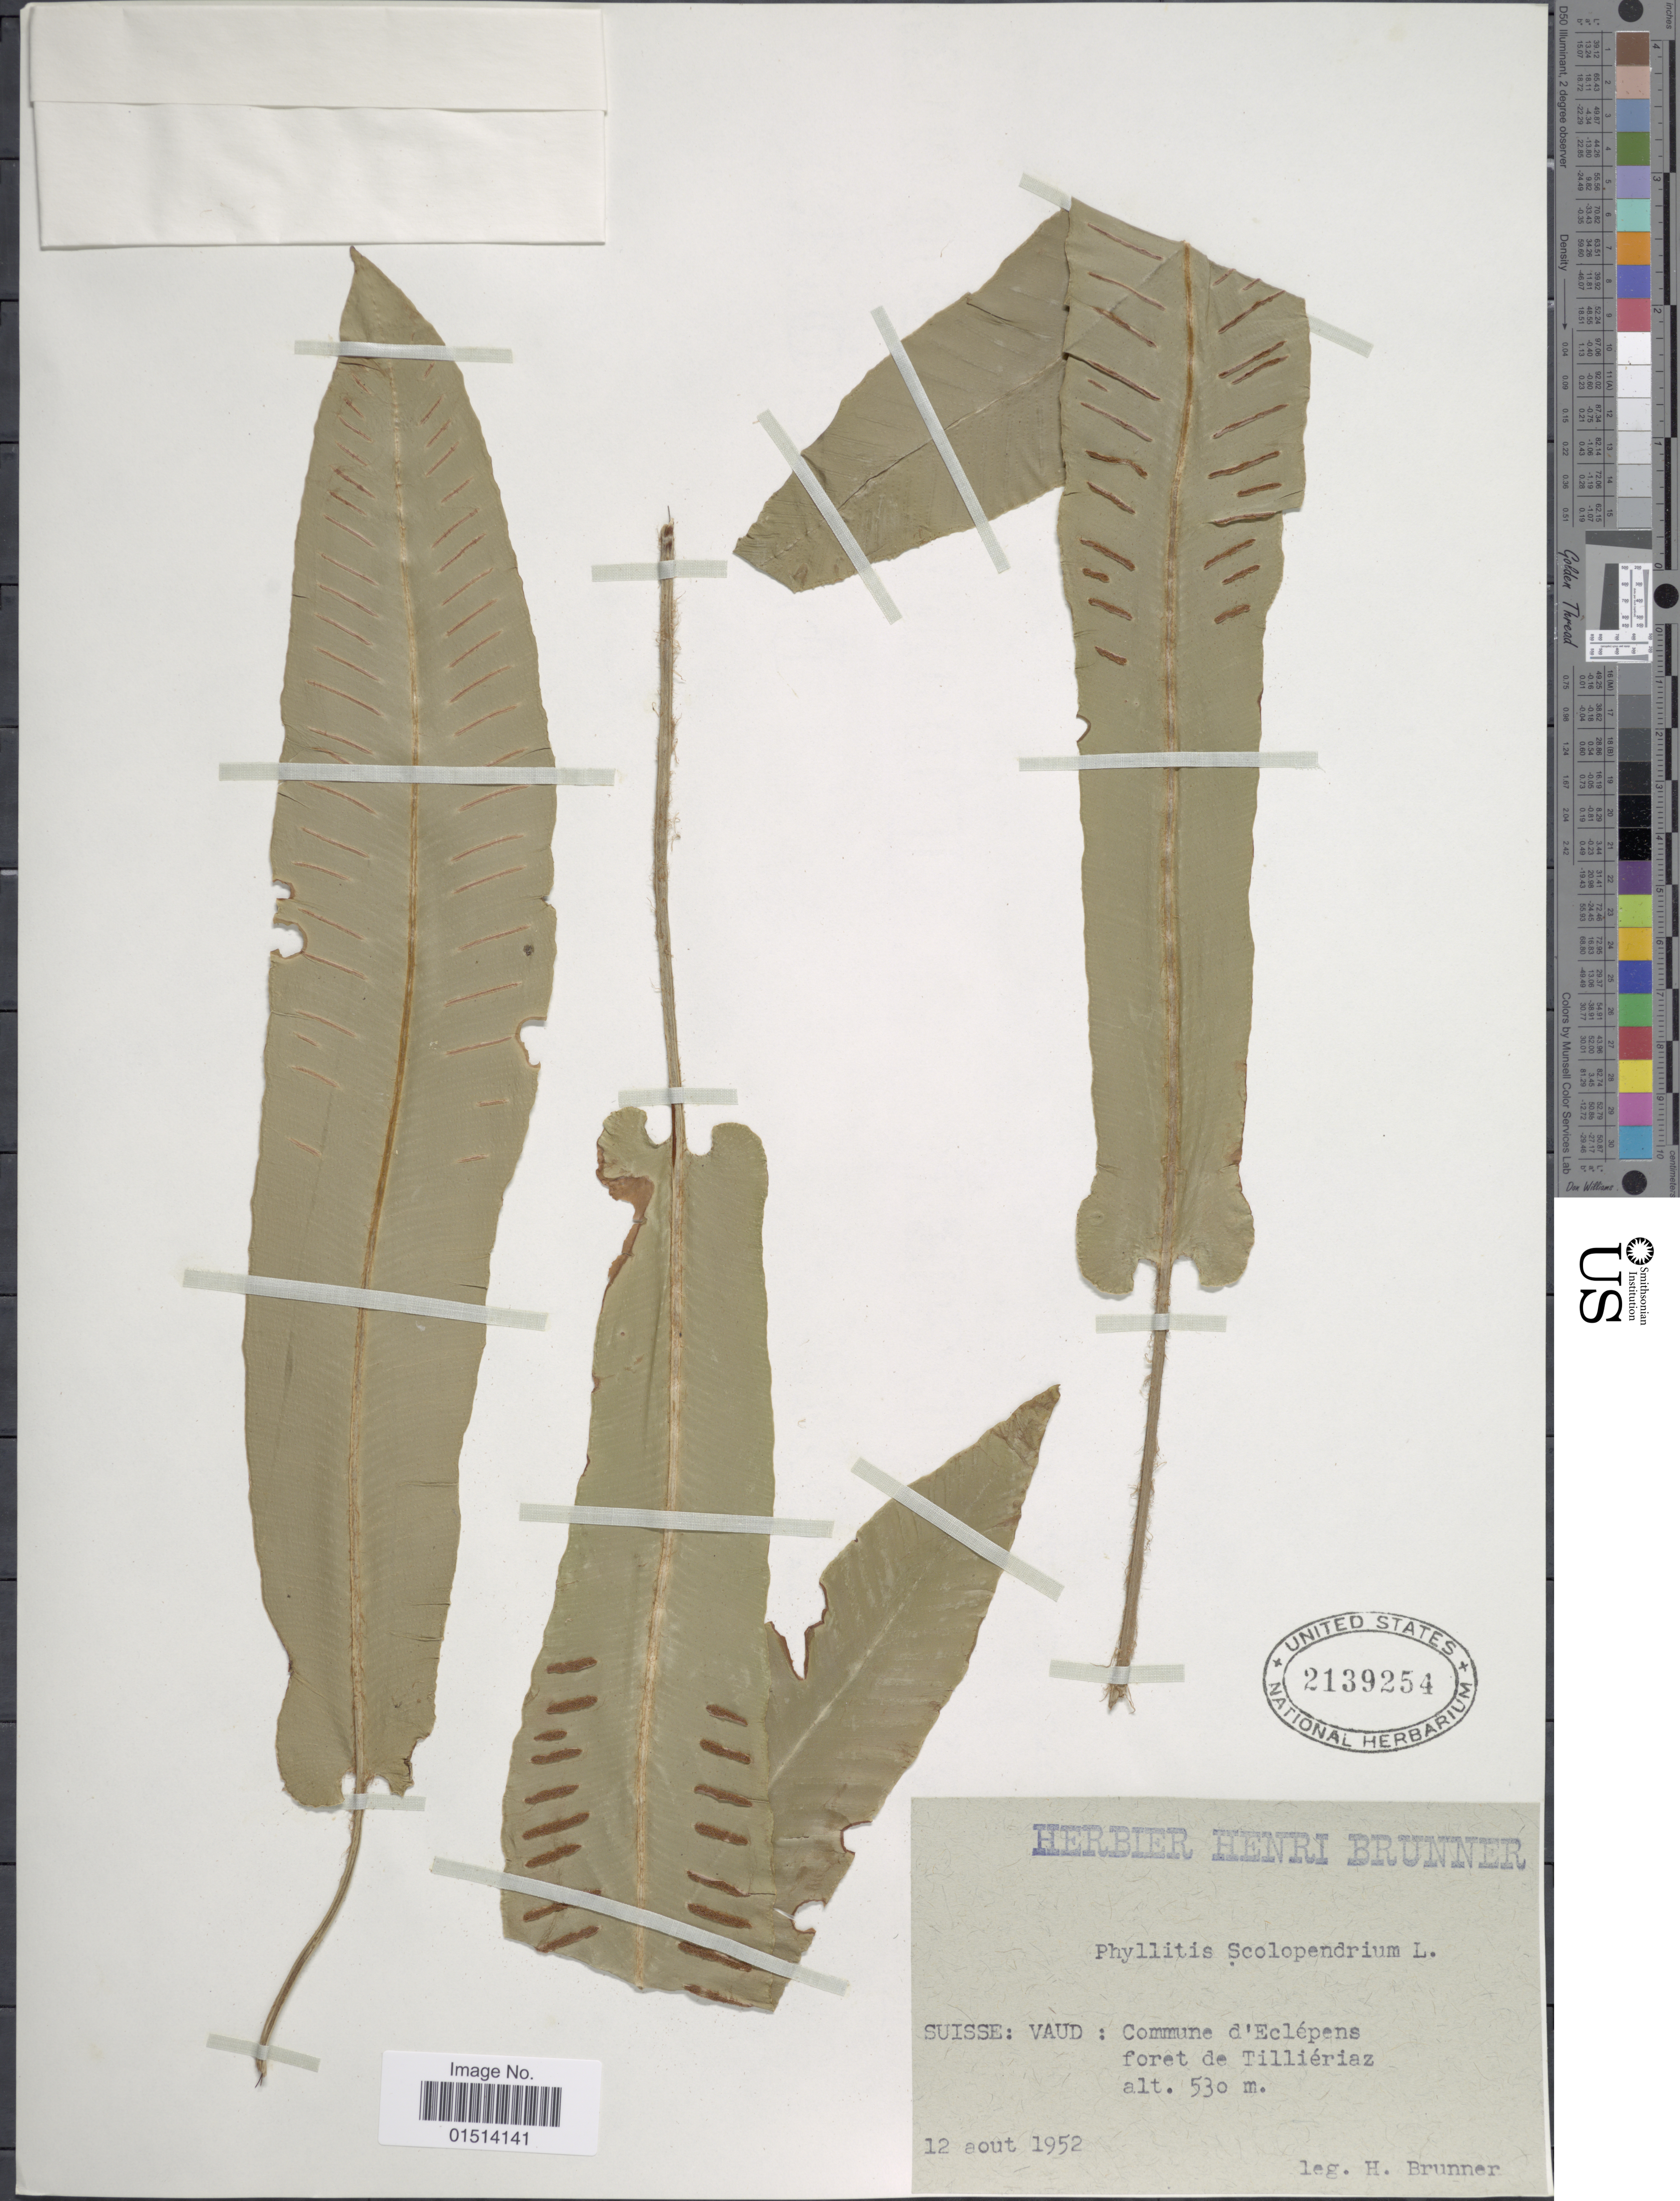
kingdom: Plantae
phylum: Tracheophyta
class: Polypodiopsida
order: Polypodiales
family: Aspleniaceae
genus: Asplenium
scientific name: Asplenium scolopendrium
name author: Sm.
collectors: H. Brunner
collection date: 1952-08-12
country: Switzerland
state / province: Vaud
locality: Suisse: Vaud: Commune d'Eclepens foret de Tillieriaz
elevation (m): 530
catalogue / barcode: US 2139254